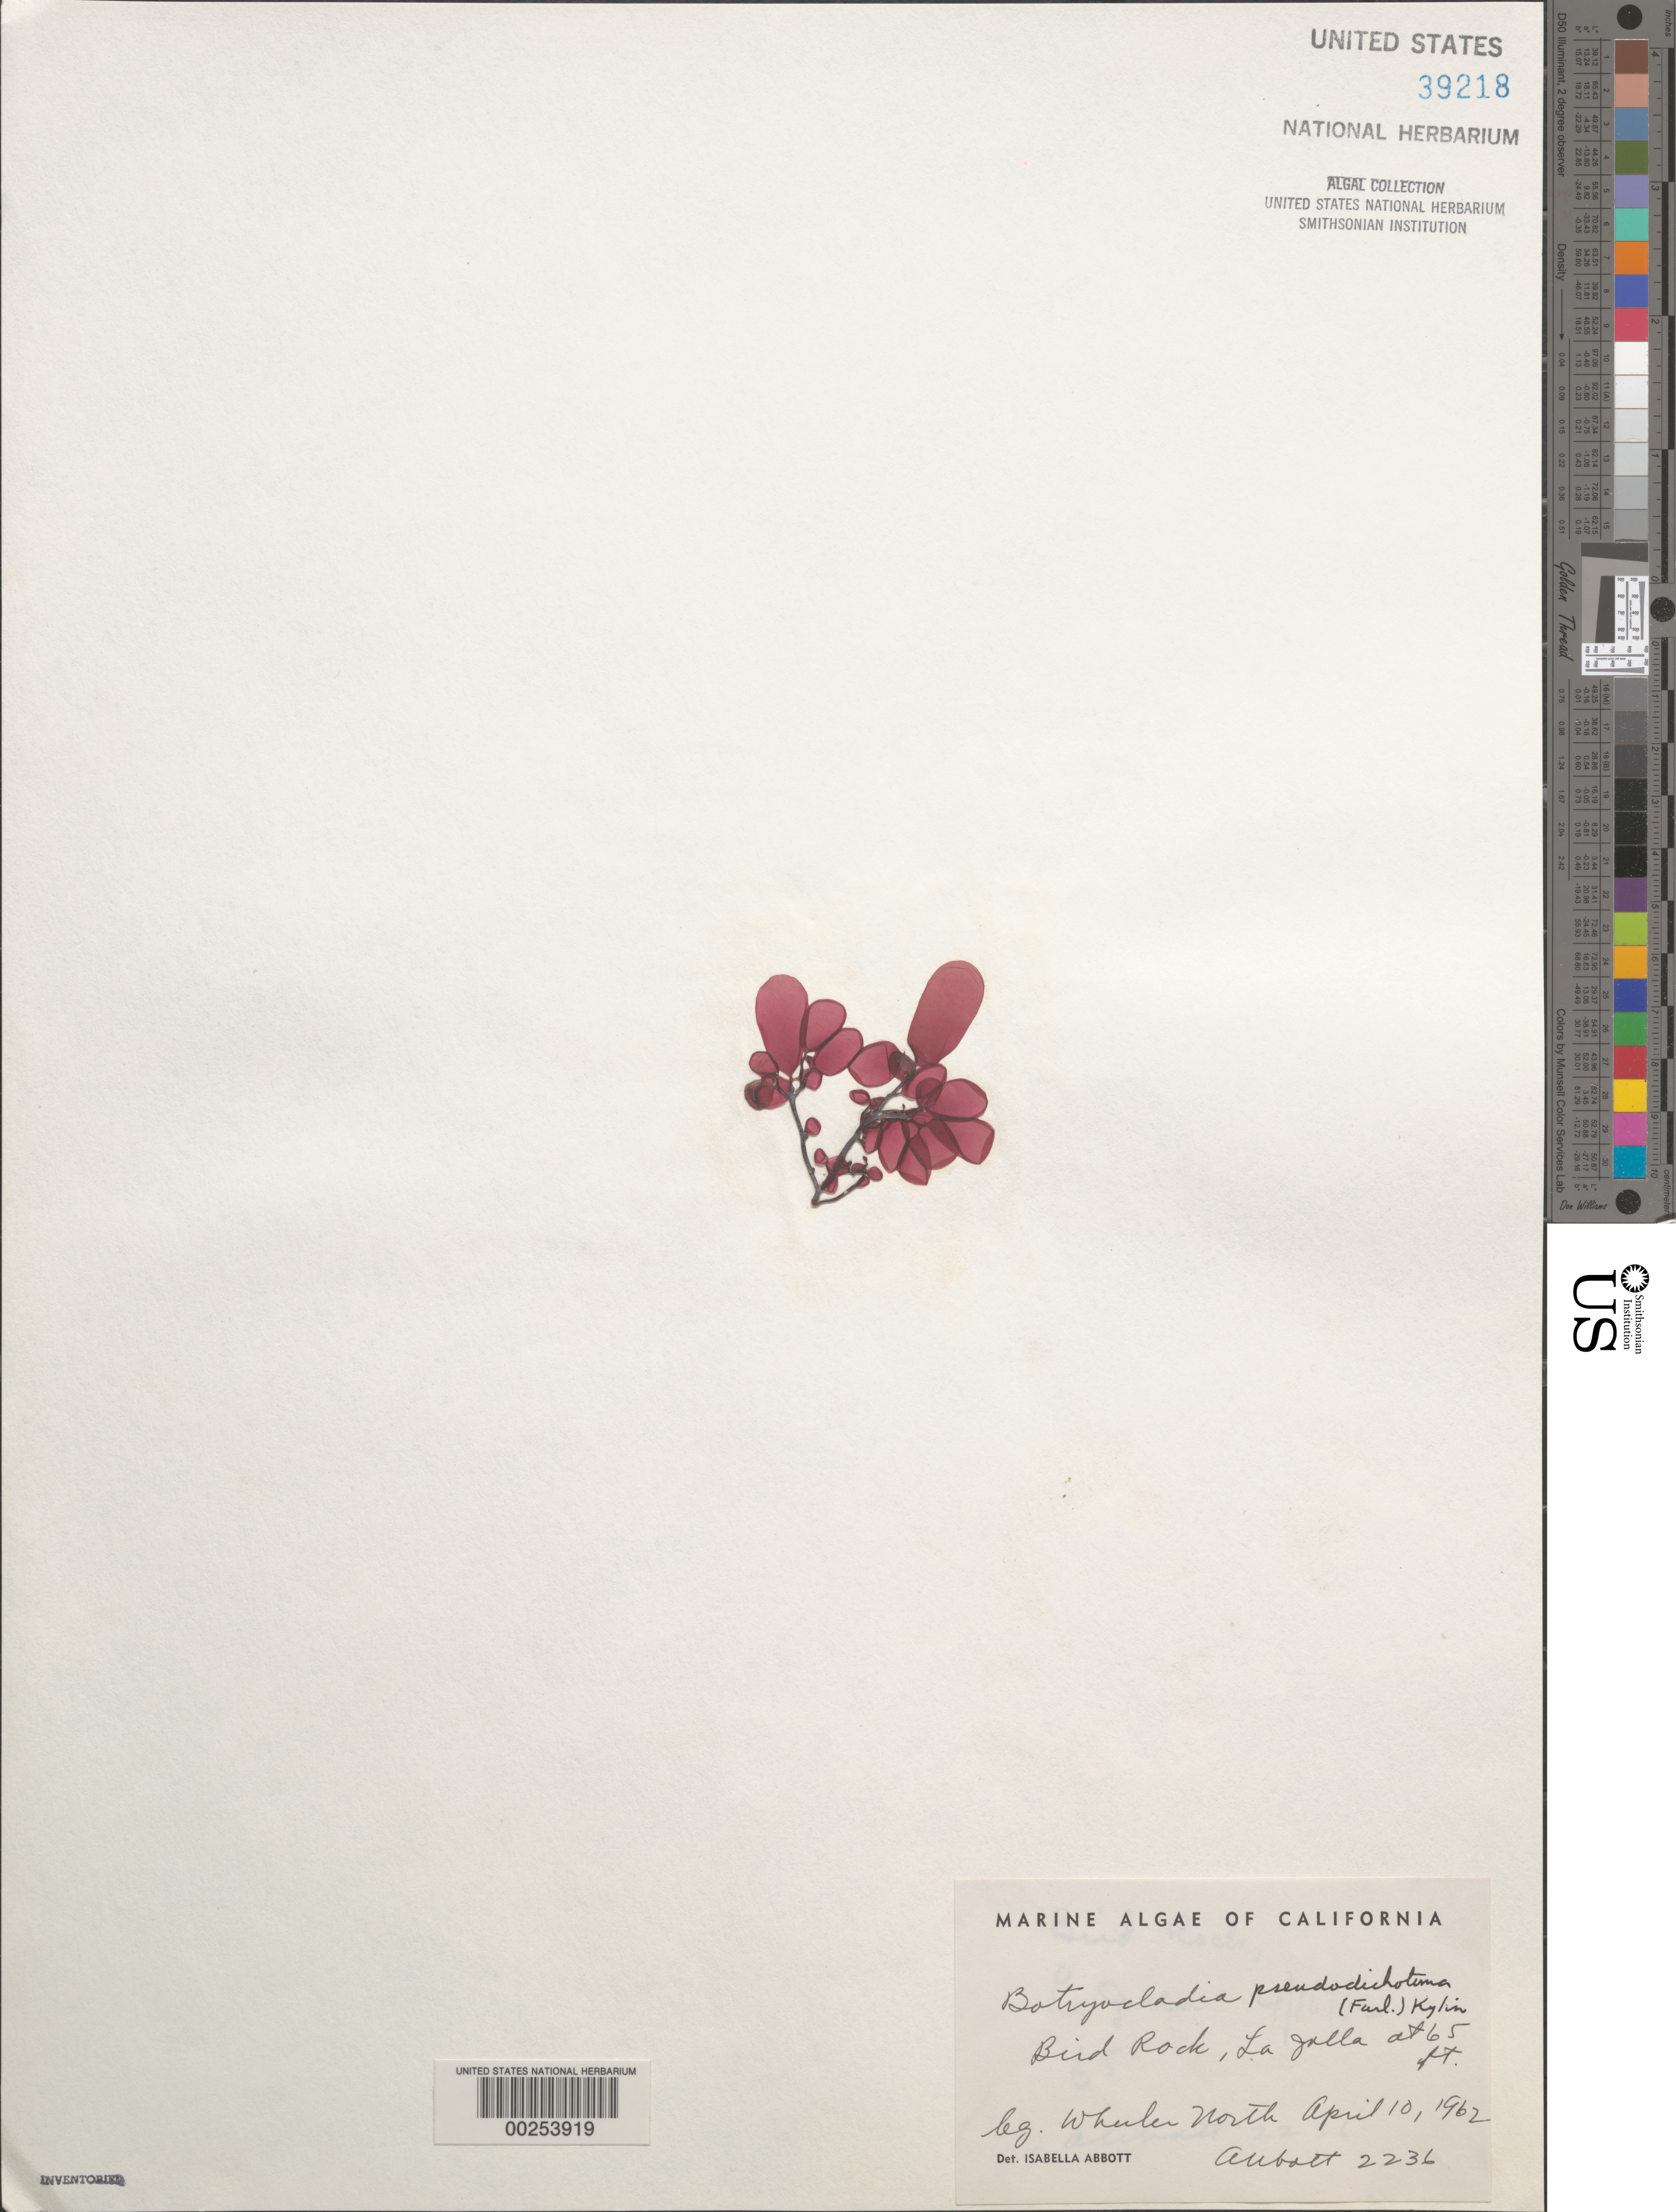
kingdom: Plantae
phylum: Rhodophyta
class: Florideophyceae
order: Rhodymeniales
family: Rhodymeniaceae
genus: Botryocladia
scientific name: Botryocladia pseudodichotoma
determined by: Abbott, Isabella A.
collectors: W. North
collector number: IAA 2236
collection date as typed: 10 Apr 1962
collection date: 1962-04-10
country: United States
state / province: California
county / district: San Diego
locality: Bird Rock, La Jolla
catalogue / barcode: US 39218